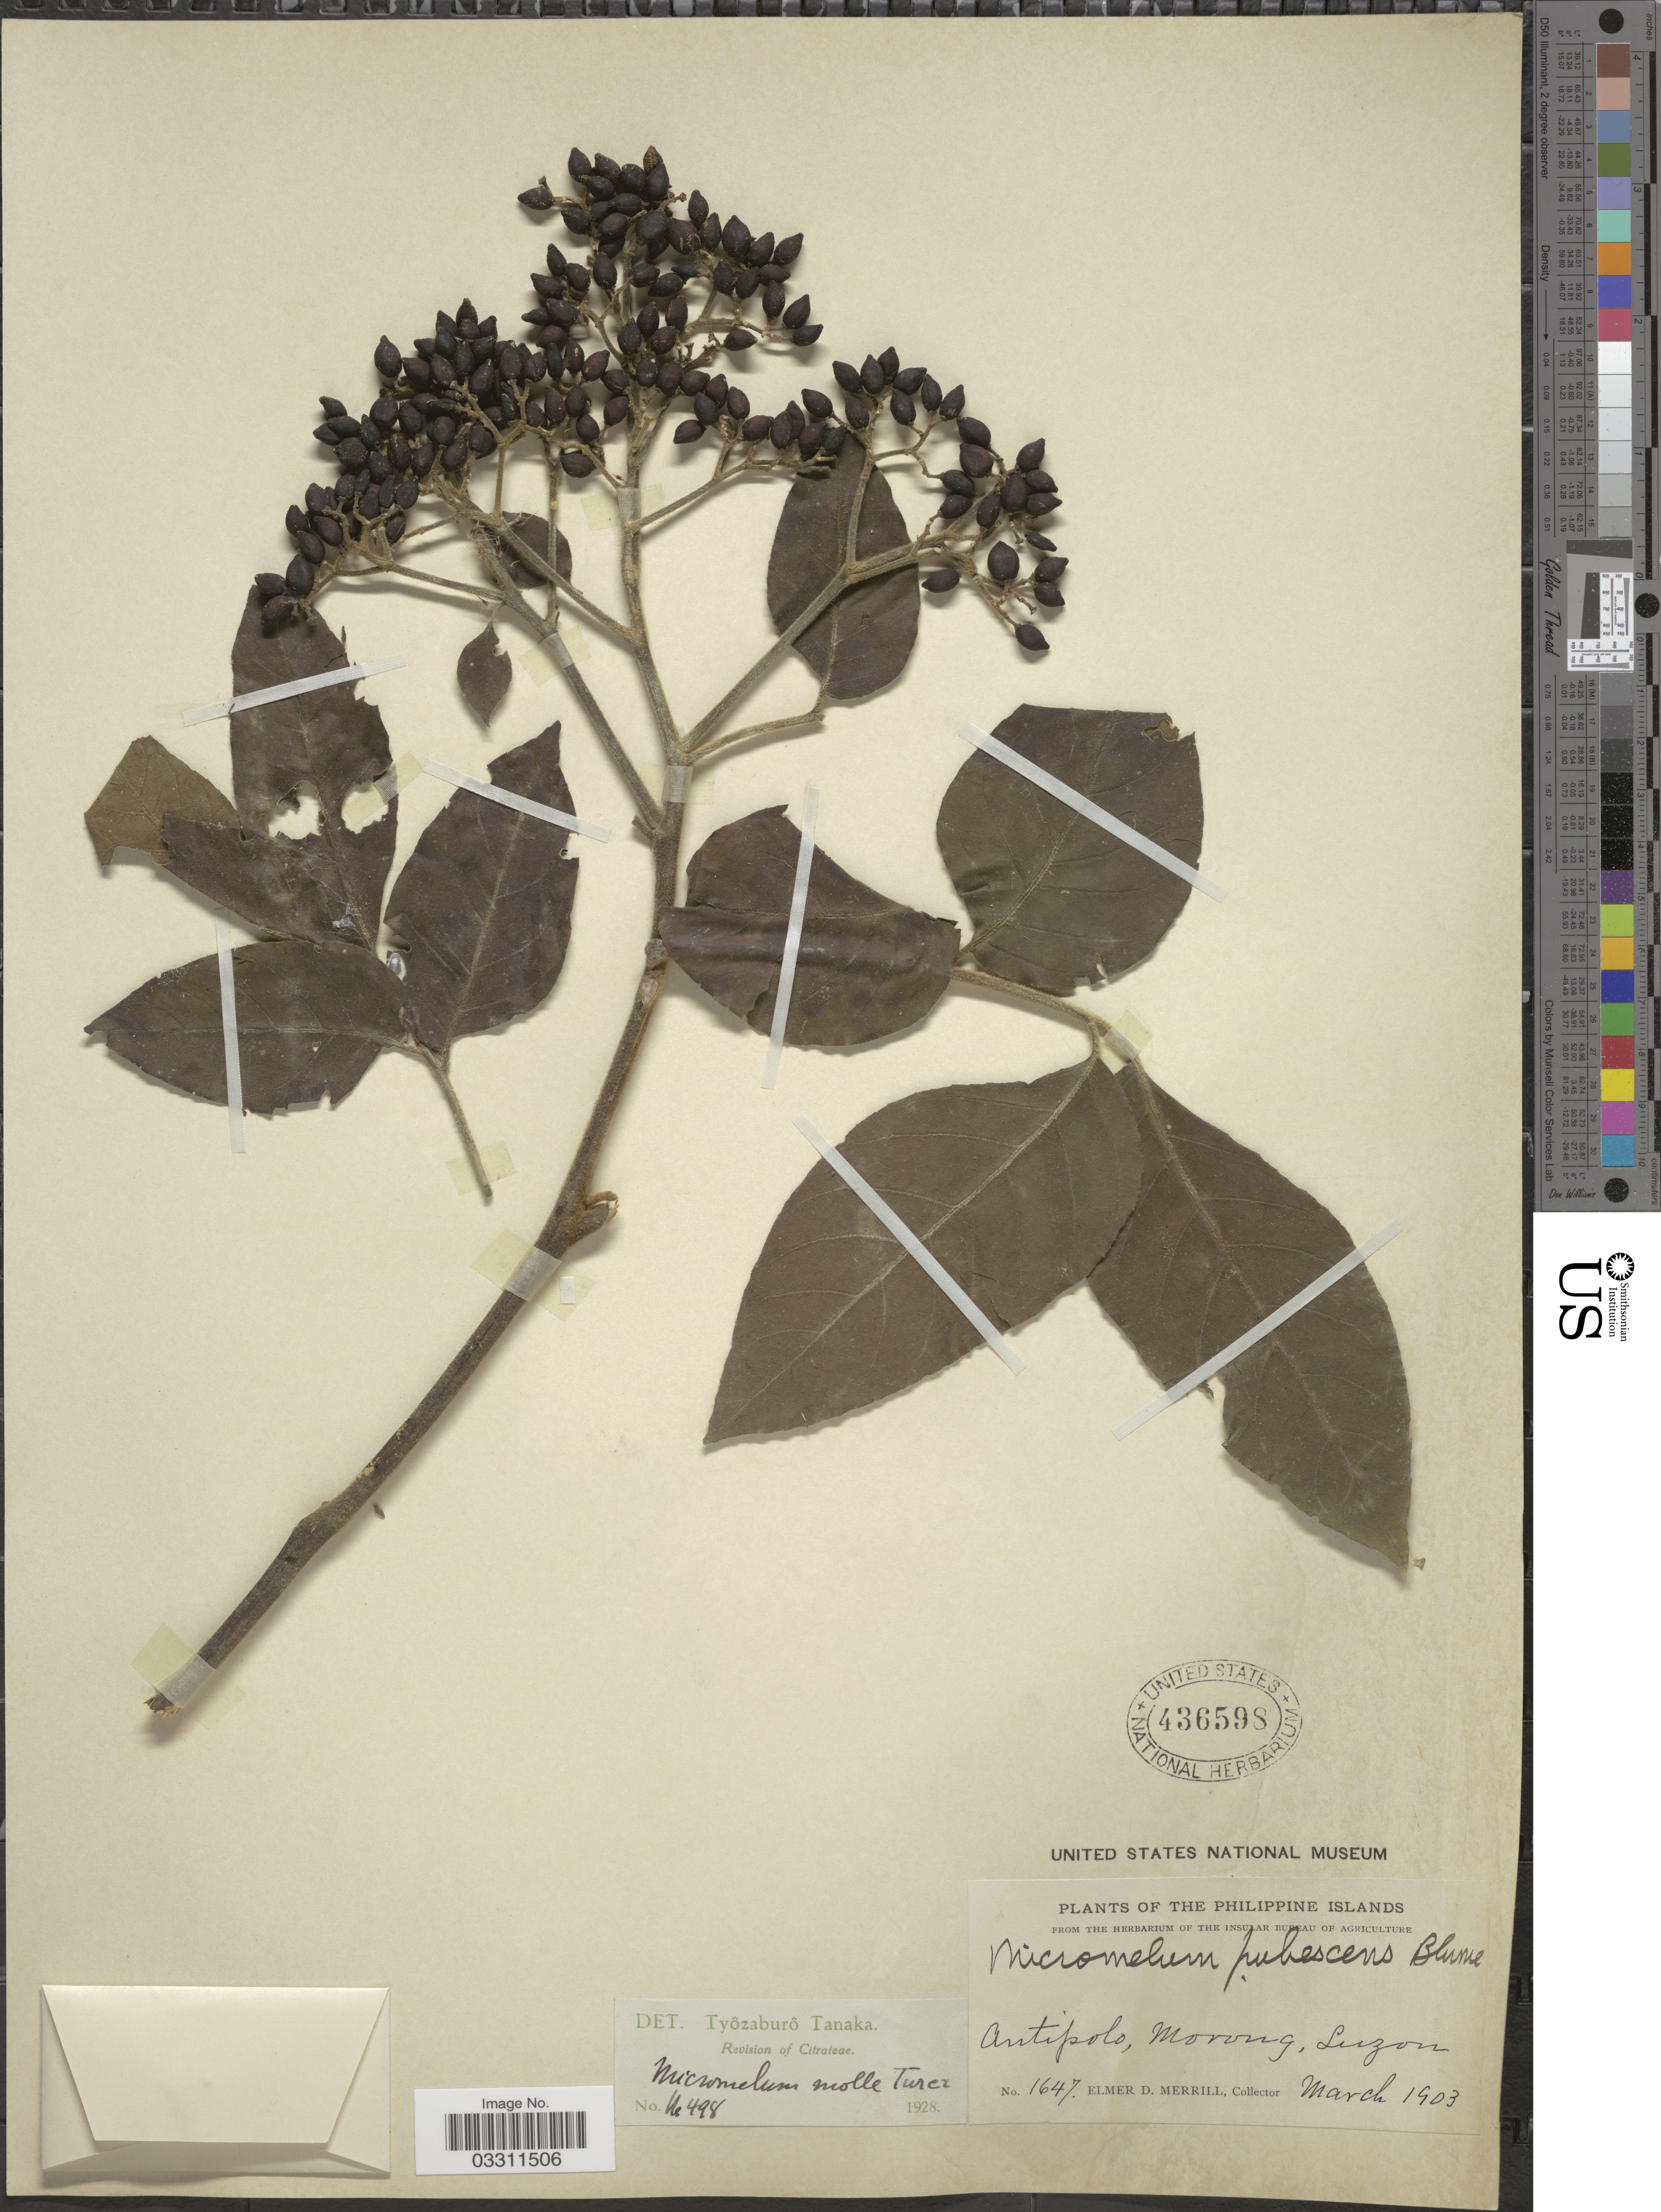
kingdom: Plantae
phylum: Tracheophyta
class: Magnoliopsida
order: Sapindales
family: Rutaceae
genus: Micromelum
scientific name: Micromelum molle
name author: Turcz.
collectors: E. D. Merrill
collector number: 1647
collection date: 1903-03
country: Philippines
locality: Antipolo, Morong, Luzon.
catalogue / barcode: US 436598